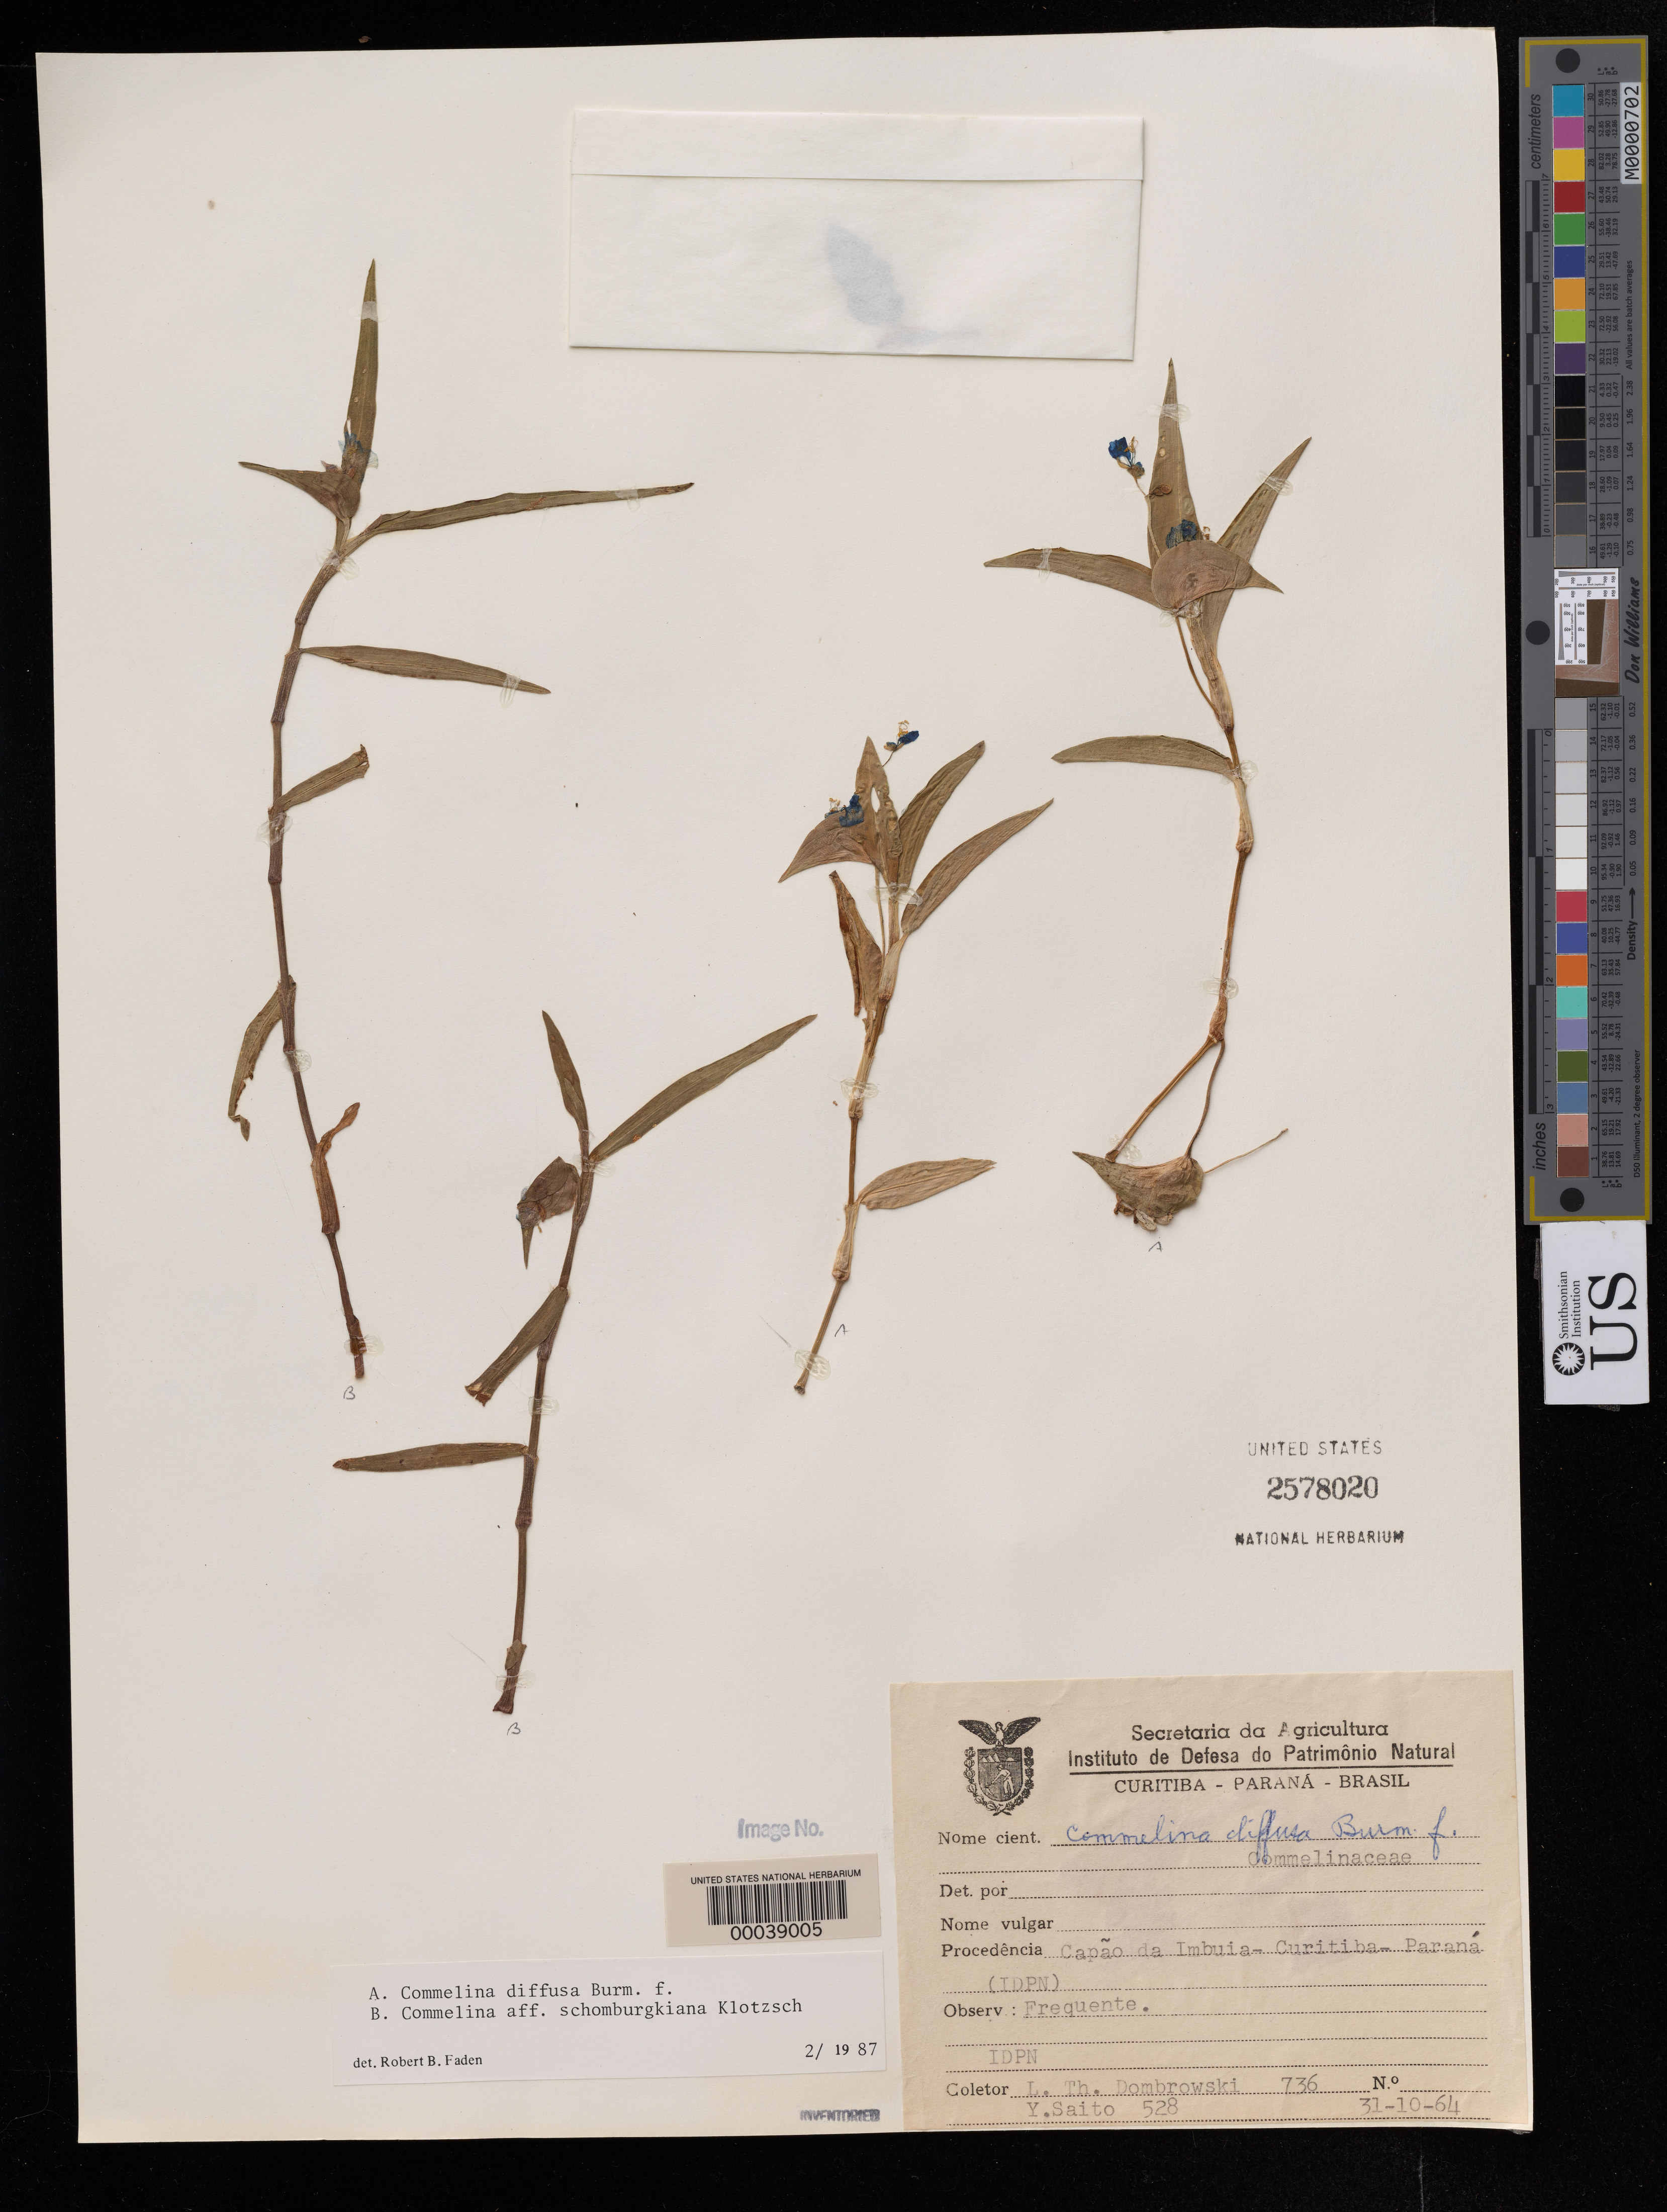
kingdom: Plantae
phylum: Tracheophyta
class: Liliopsida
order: Commelinales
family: Commelinaceae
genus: Commelina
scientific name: Commelina schomburgkiana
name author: Klotzsch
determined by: Faden, Robert B., (US), Smithsonian Institution - National Museum of Natural History (UNITED STATES)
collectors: L. Dombrowski & Y. Saito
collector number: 736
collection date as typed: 31 Oct 1964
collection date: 1964-10-31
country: Brazil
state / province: Paraná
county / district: Curitiba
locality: Capao da imbuia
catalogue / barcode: US 2578020